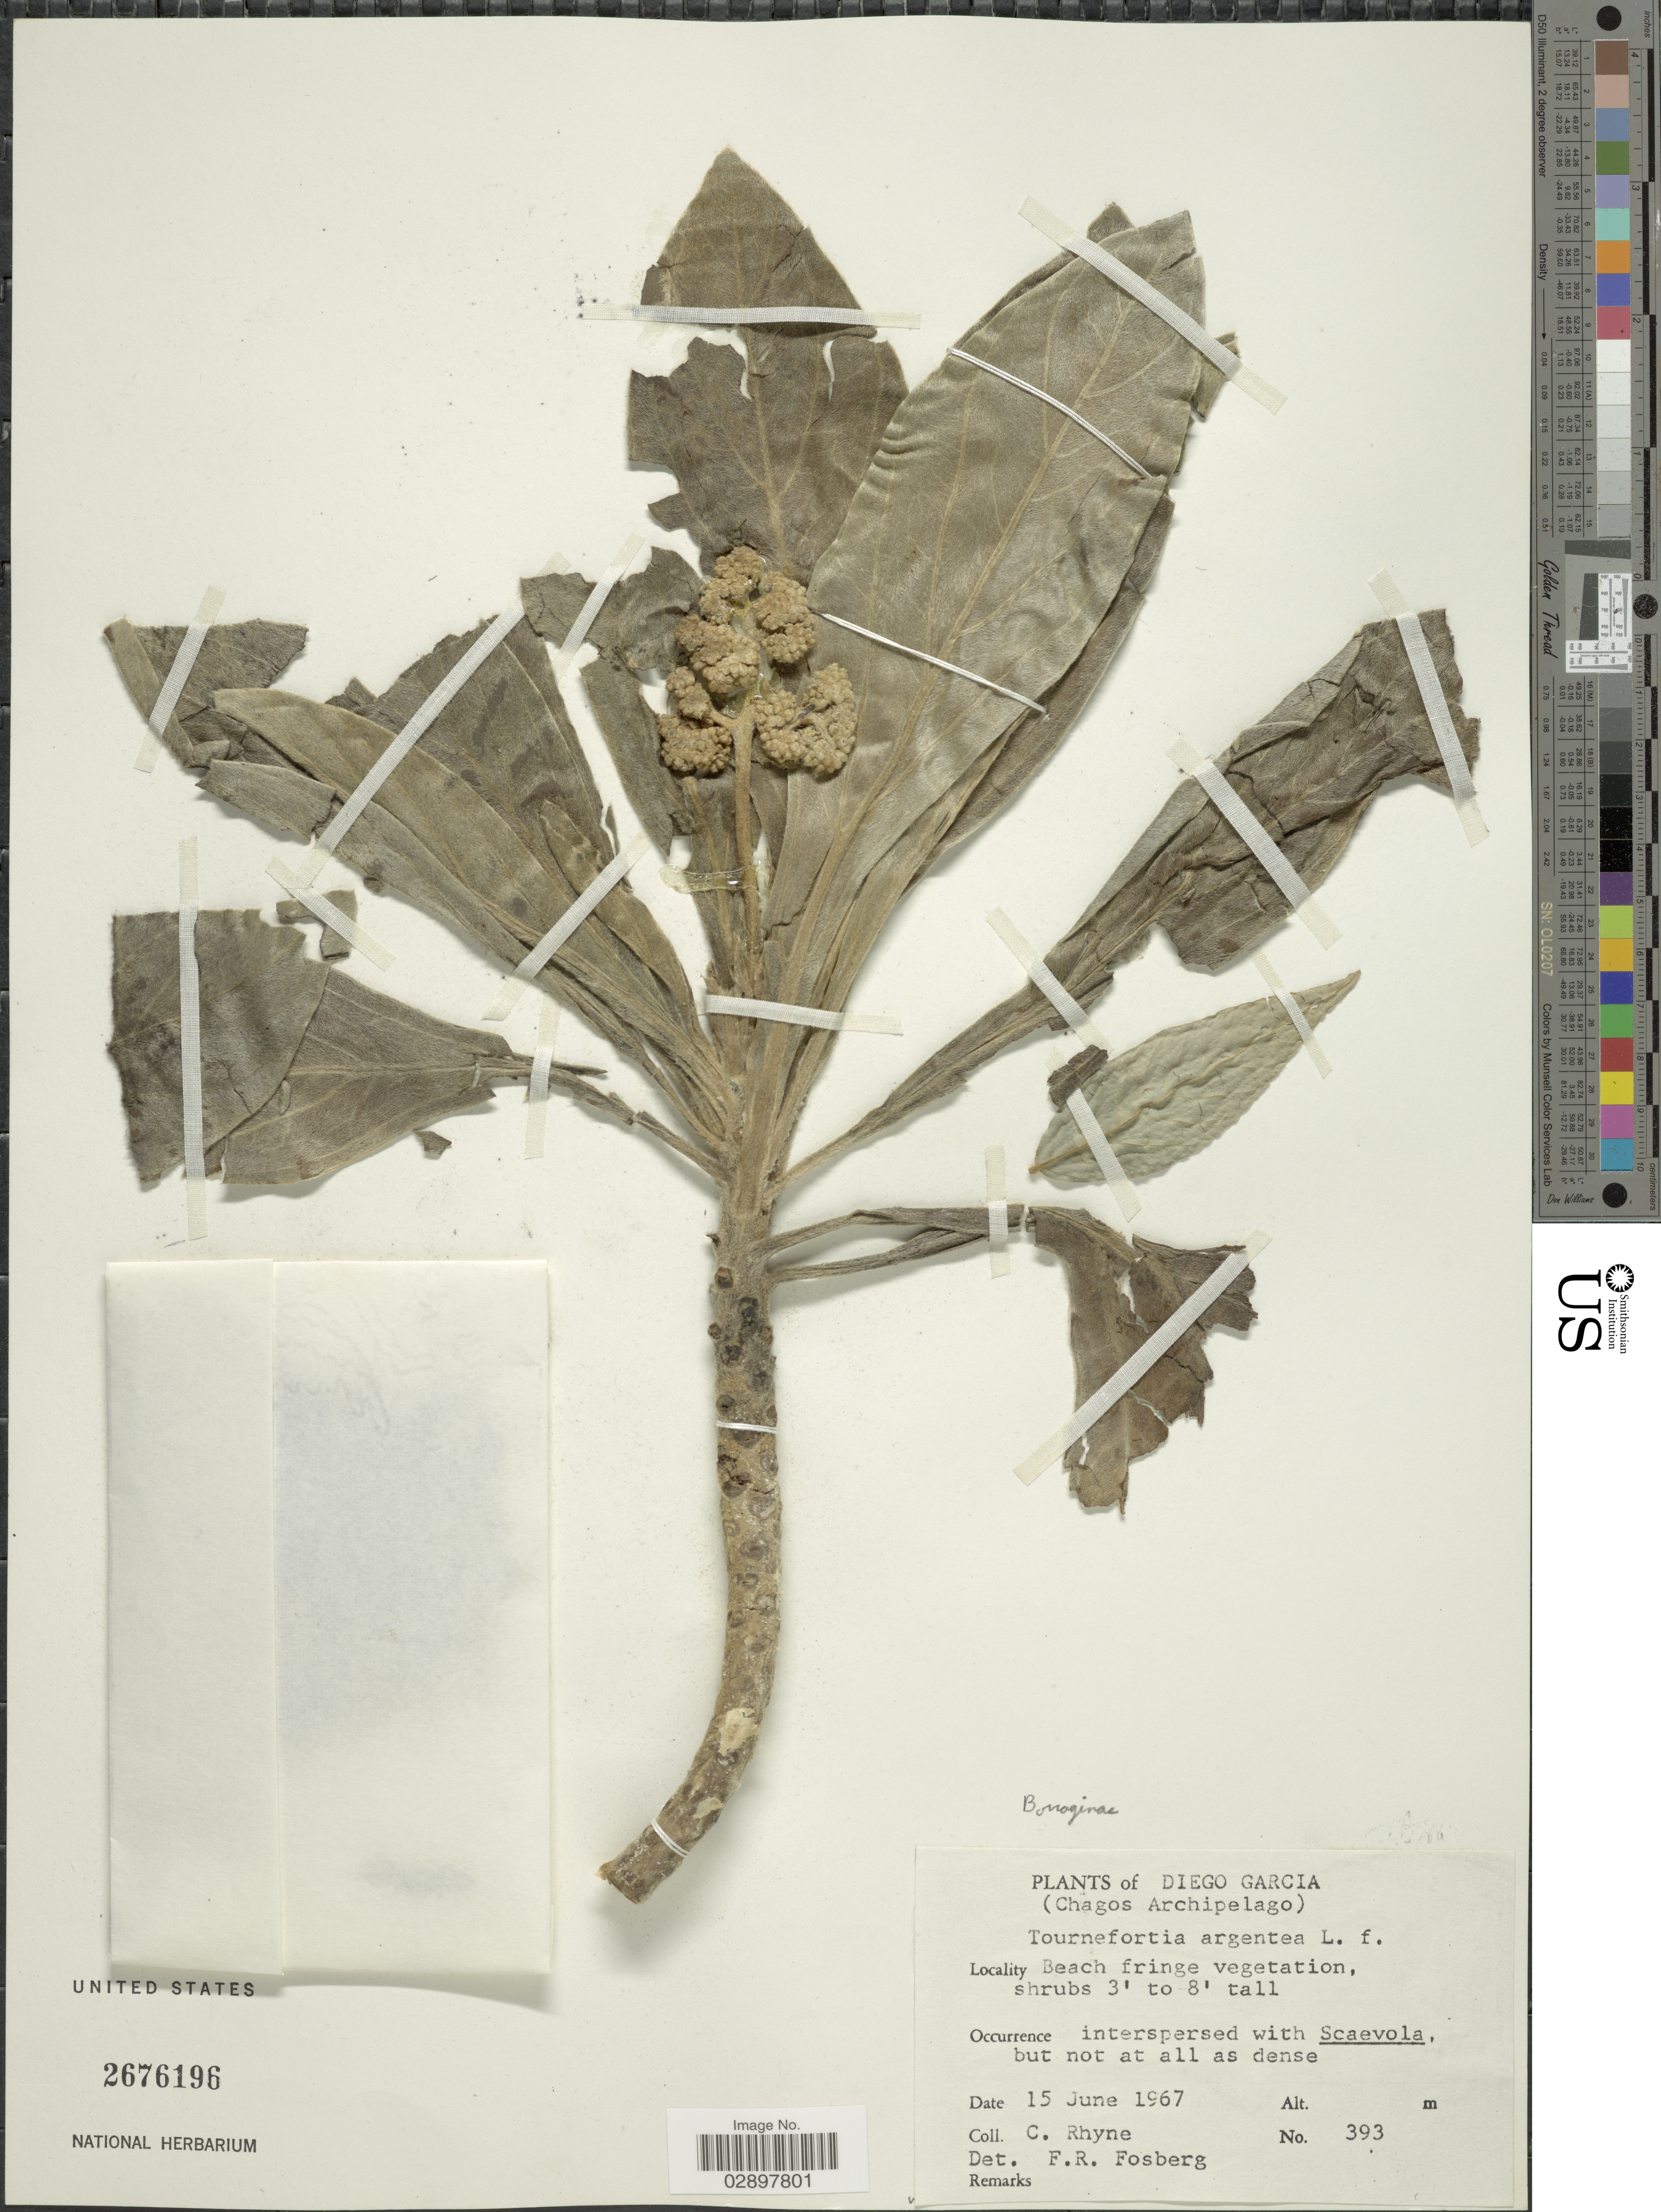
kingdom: Plantae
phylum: Tracheophyta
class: Magnoliopsida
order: Boraginales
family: Heliotropiaceae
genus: Tournefortia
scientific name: Tournefortia messerschmidia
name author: Sweet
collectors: C. Rhyne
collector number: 393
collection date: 1967-06-15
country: British Indian Ocean Territory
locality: Diego Garcia (Chagos Archipelago). Beach fringe vegetation.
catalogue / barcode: US 2676196